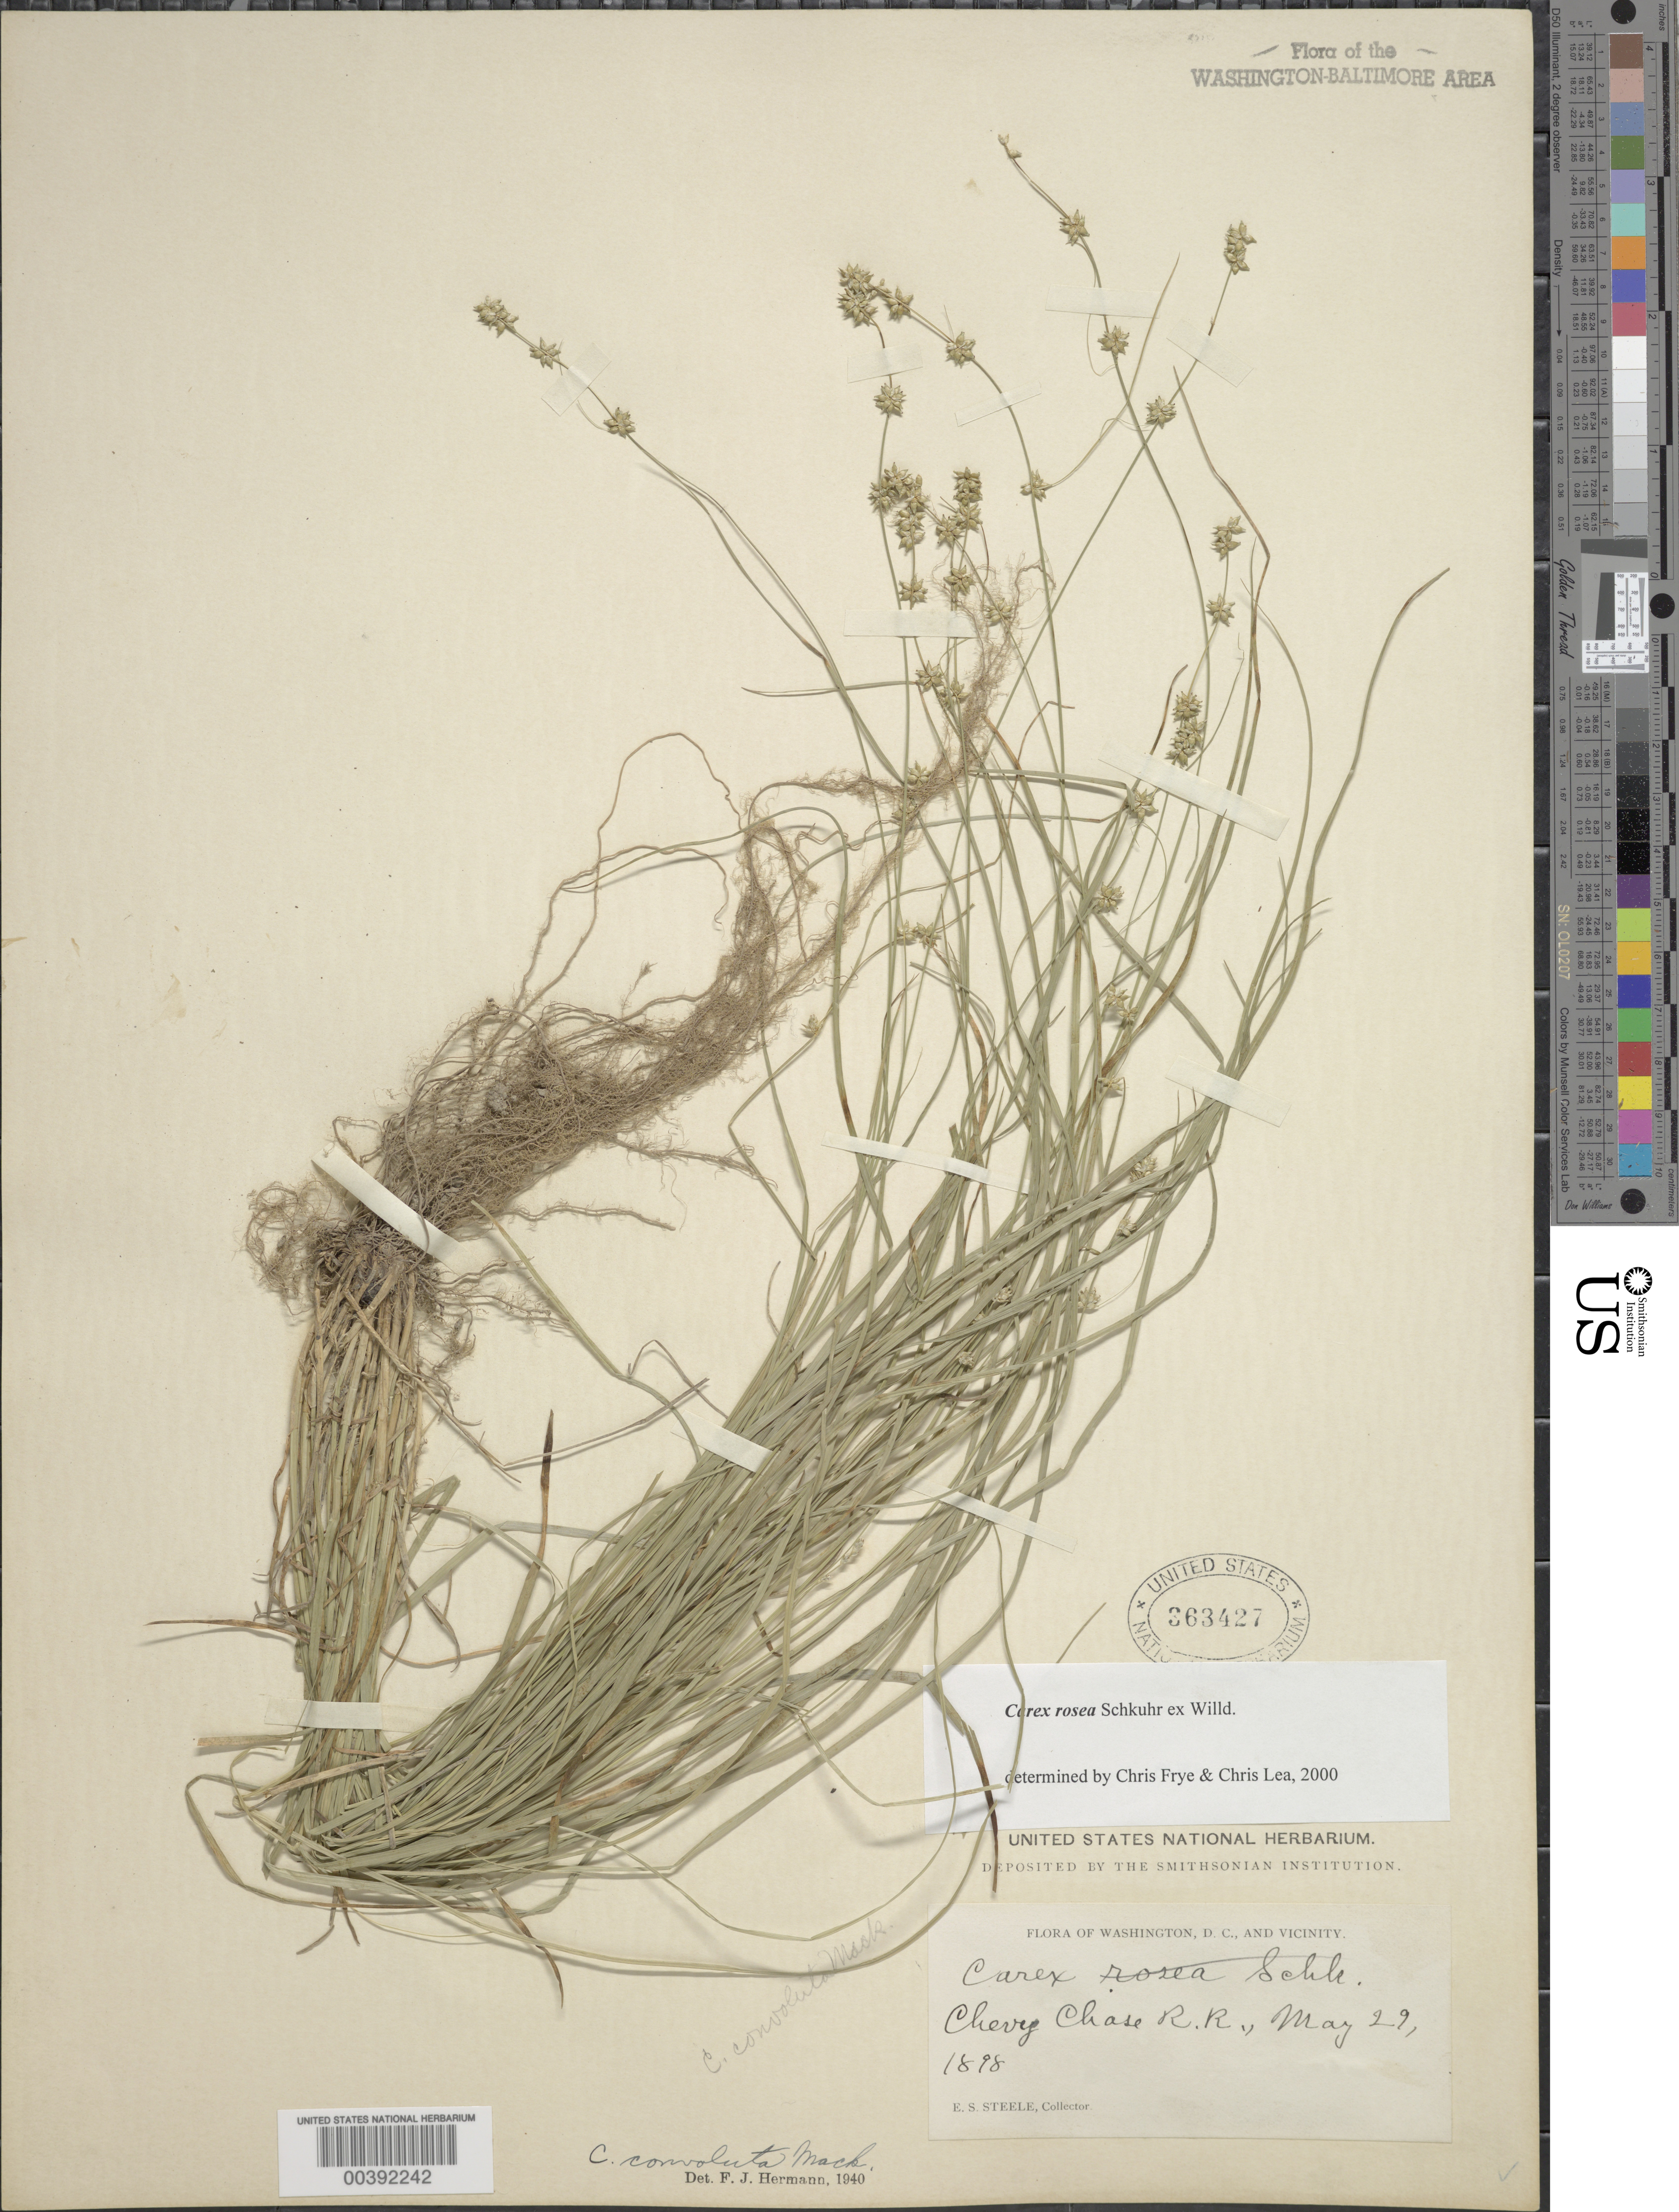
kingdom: Plantae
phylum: Tracheophyta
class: Liliopsida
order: Poales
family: Cyperaceae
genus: Carex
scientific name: Carex rosea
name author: Willd.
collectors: E. Steele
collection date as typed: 29 May 1898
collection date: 1898-05-29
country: United States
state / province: District of Columbia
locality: Chevy Chase Railroad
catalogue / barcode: US 363427